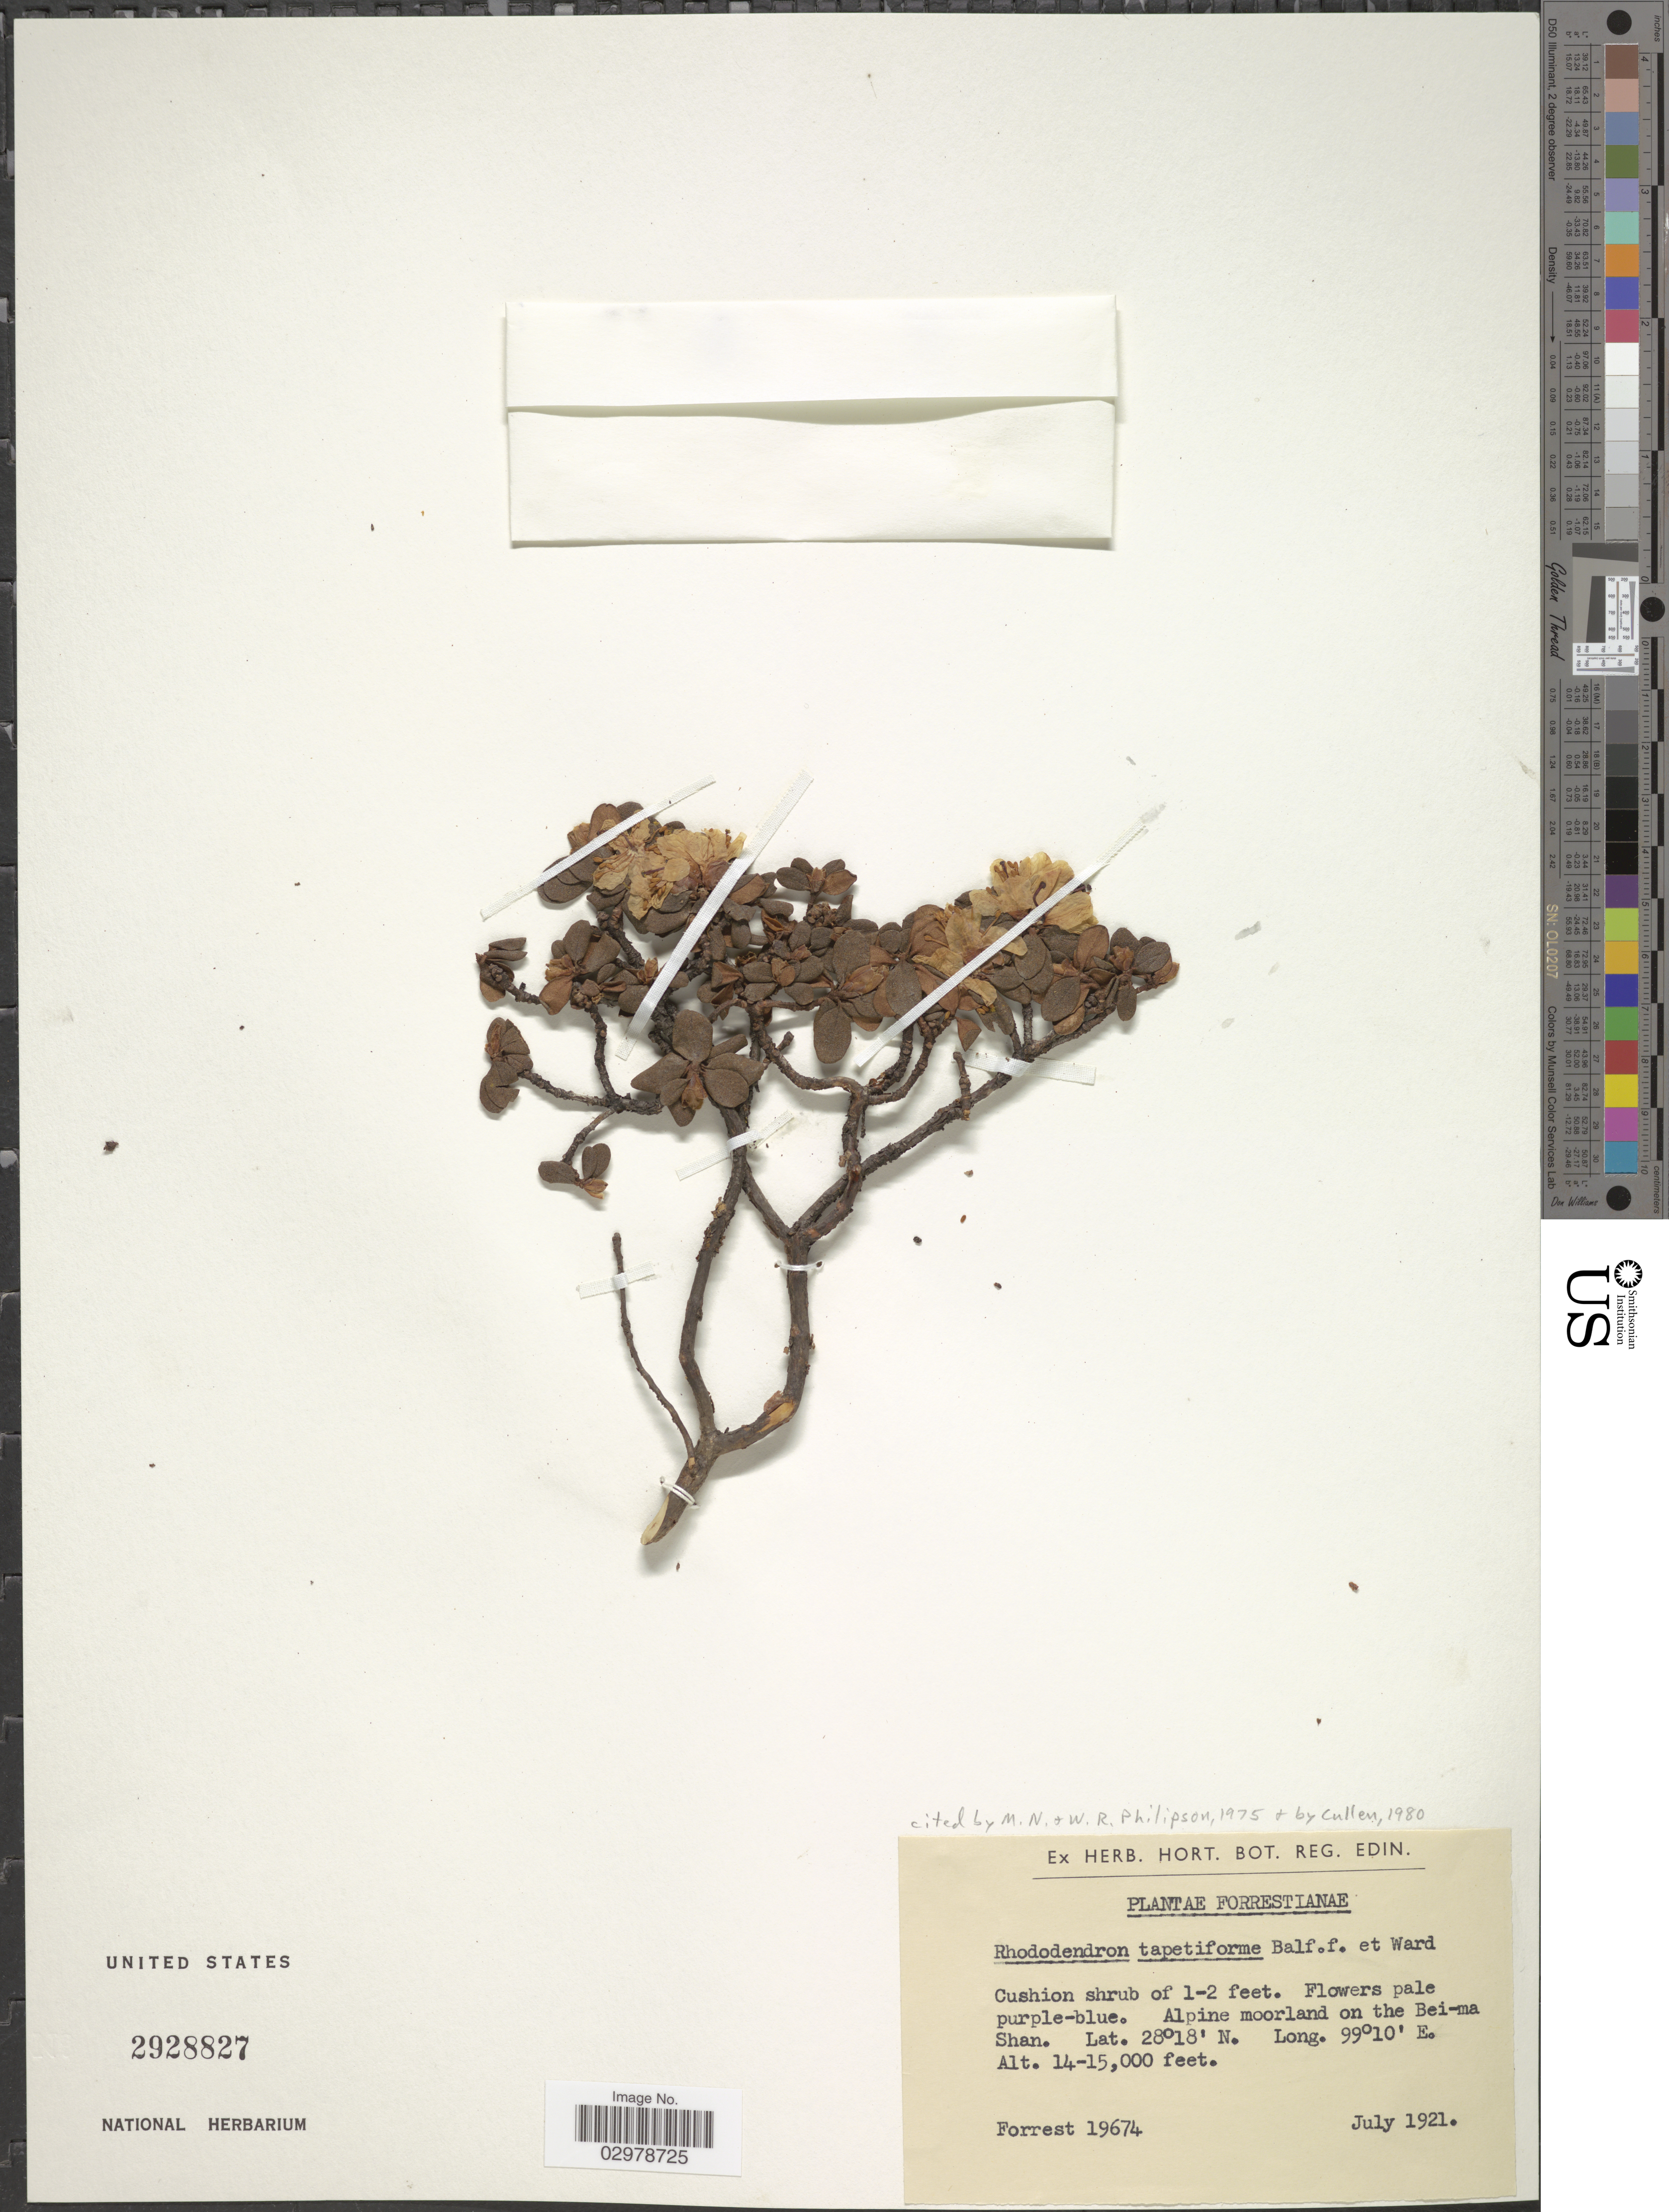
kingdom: Plantae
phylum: Tracheophyta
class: Magnoliopsida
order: Ericales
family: Ericaceae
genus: Rhododendron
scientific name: Rhododendron tapetiforme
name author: Balf. f. & Kingdon-Ward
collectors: -. Forrest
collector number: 19674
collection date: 1921-07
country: China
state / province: Yunnan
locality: Bei-ma Shan.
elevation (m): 4267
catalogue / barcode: US 2928827